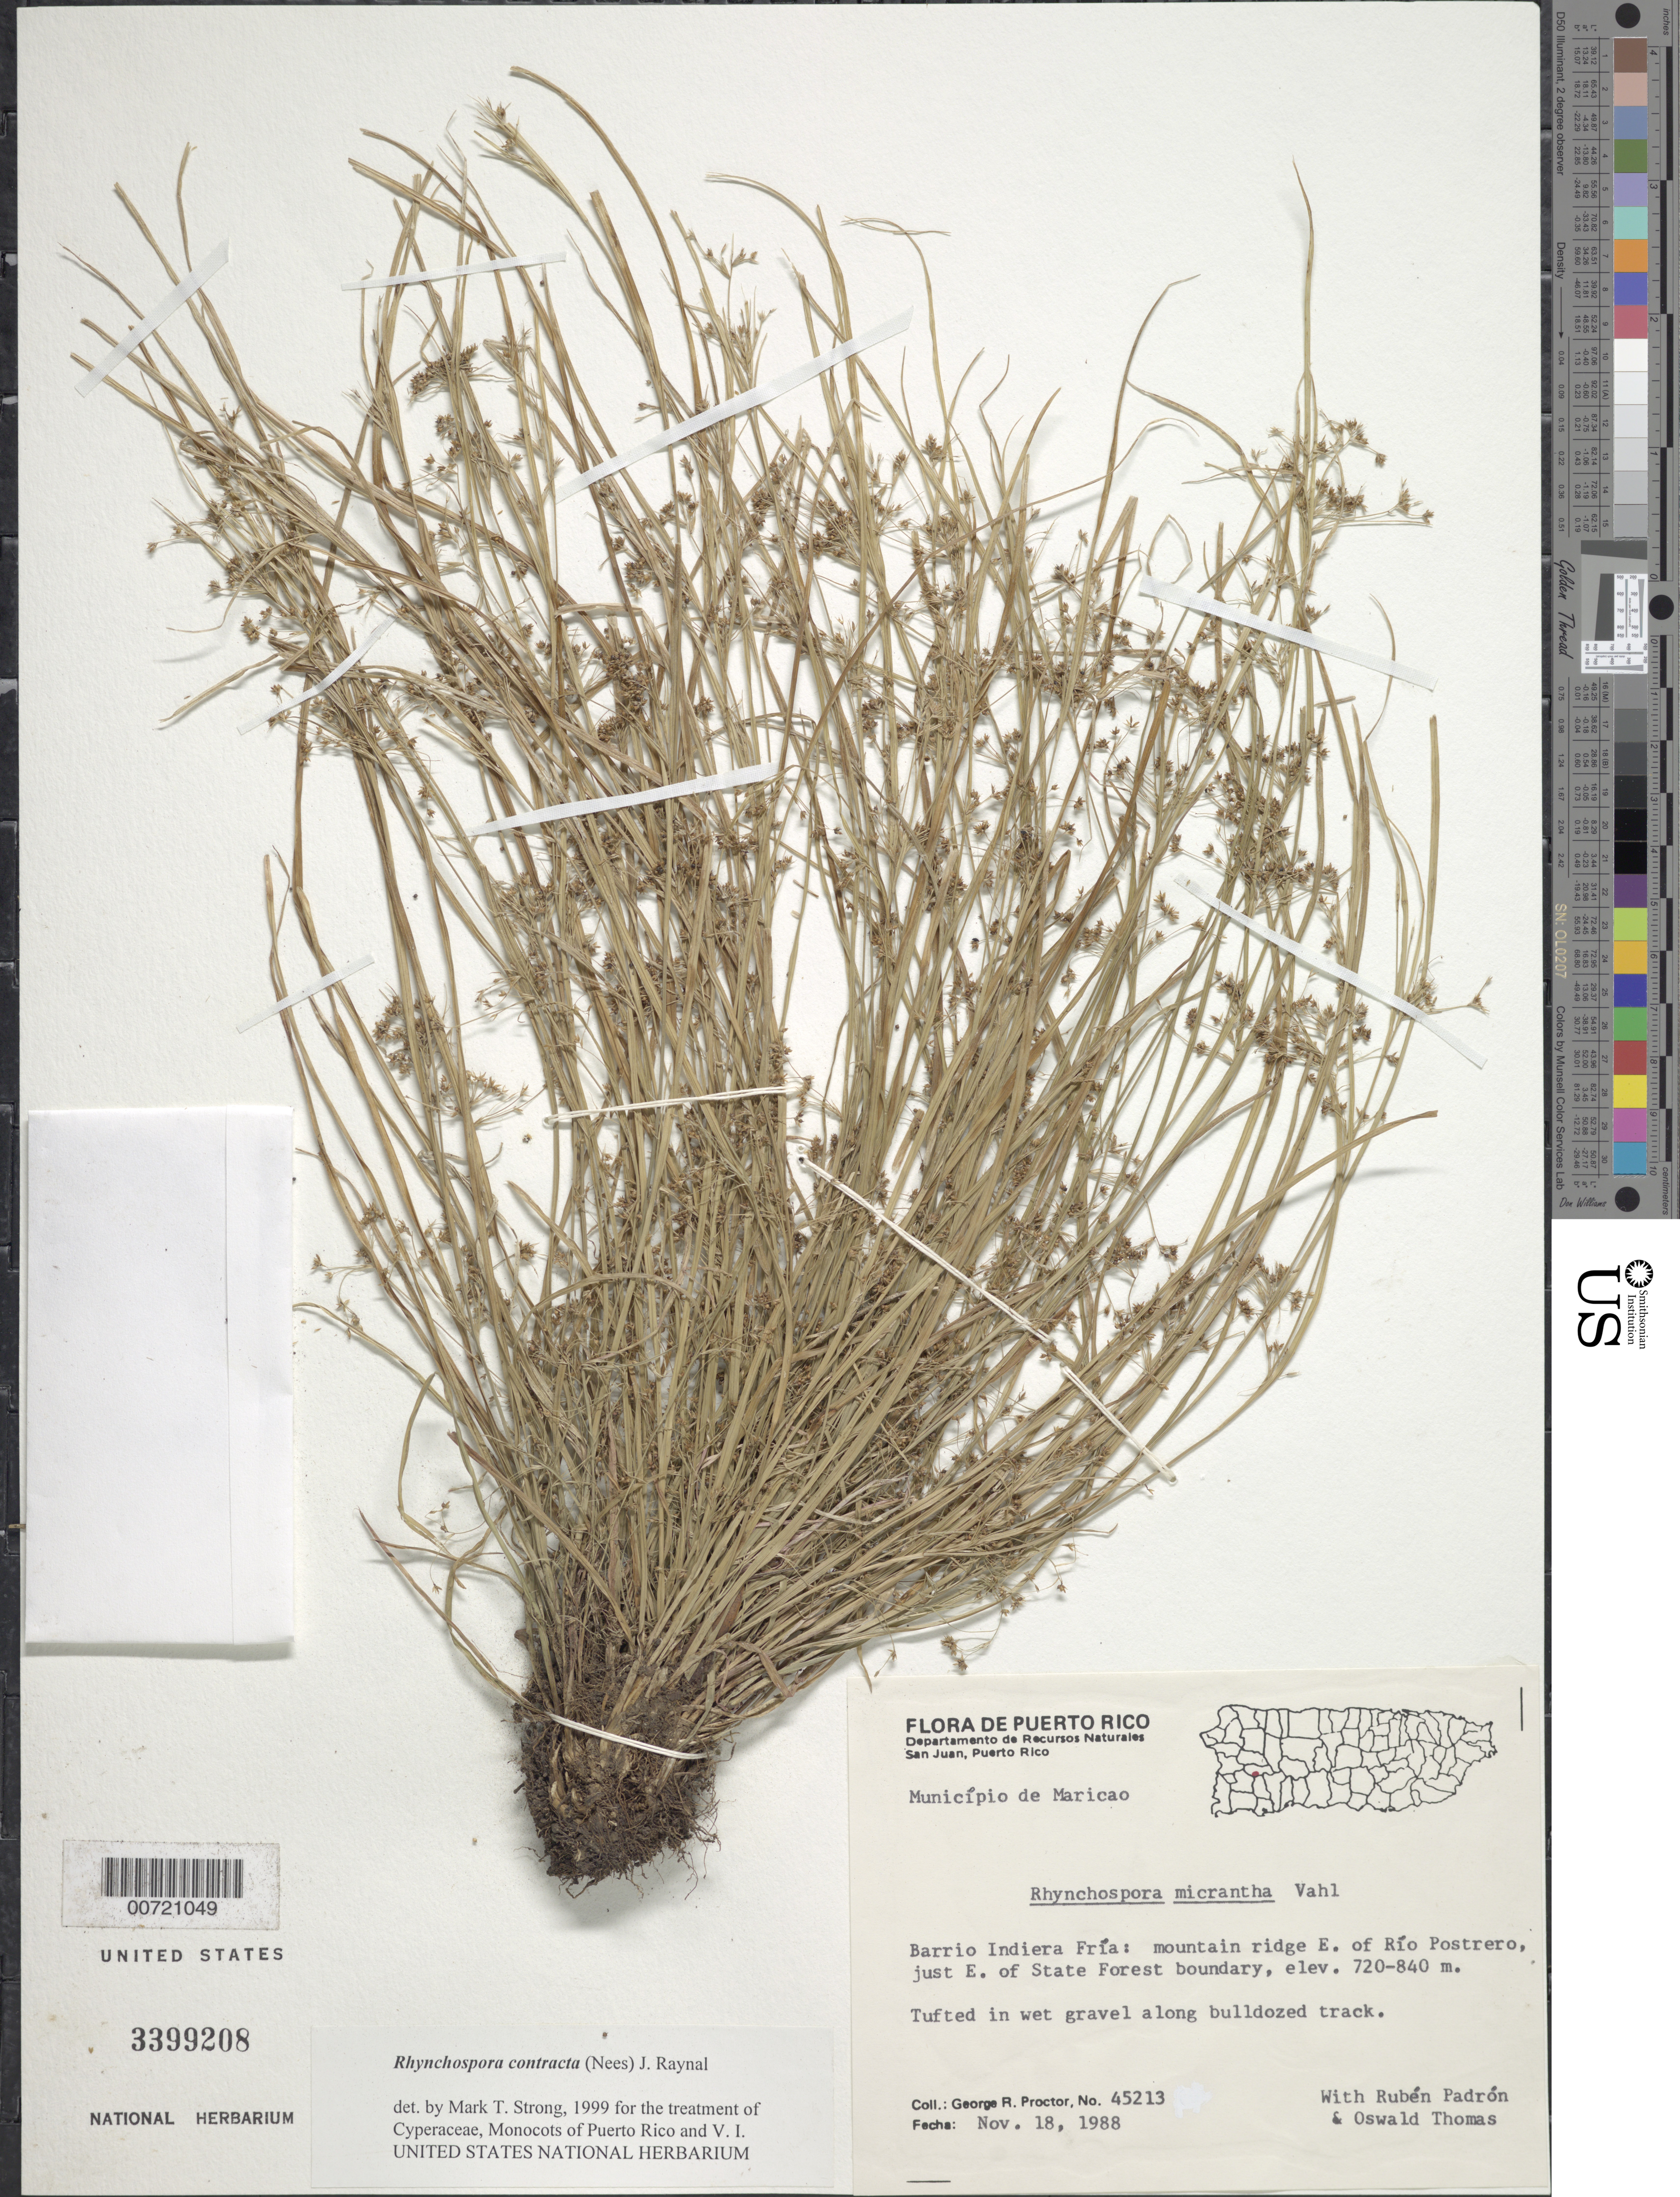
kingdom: Plantae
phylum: Tracheophyta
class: Liliopsida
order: Poales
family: Cyperaceae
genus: Rhynchospora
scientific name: Rhynchospora contracta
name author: (Nees) J. Raynal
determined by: Strong, M. T., (US), Smithsonian Institution - National Museum of Natural History (UNITED STATES)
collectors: G. R. Proctor, R. Padrón & O. Thomas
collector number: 45213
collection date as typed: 18 Nov 1988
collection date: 1988-11-18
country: Puerto Rico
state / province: Maricao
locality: Maricao: Barrio Indiera Fría: mountain ridge E of Río Postrero, just E of State Forest boundary.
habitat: Mountain ridge; tufted in wet gravel along bulldozed track.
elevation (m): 720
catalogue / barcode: US 3399208